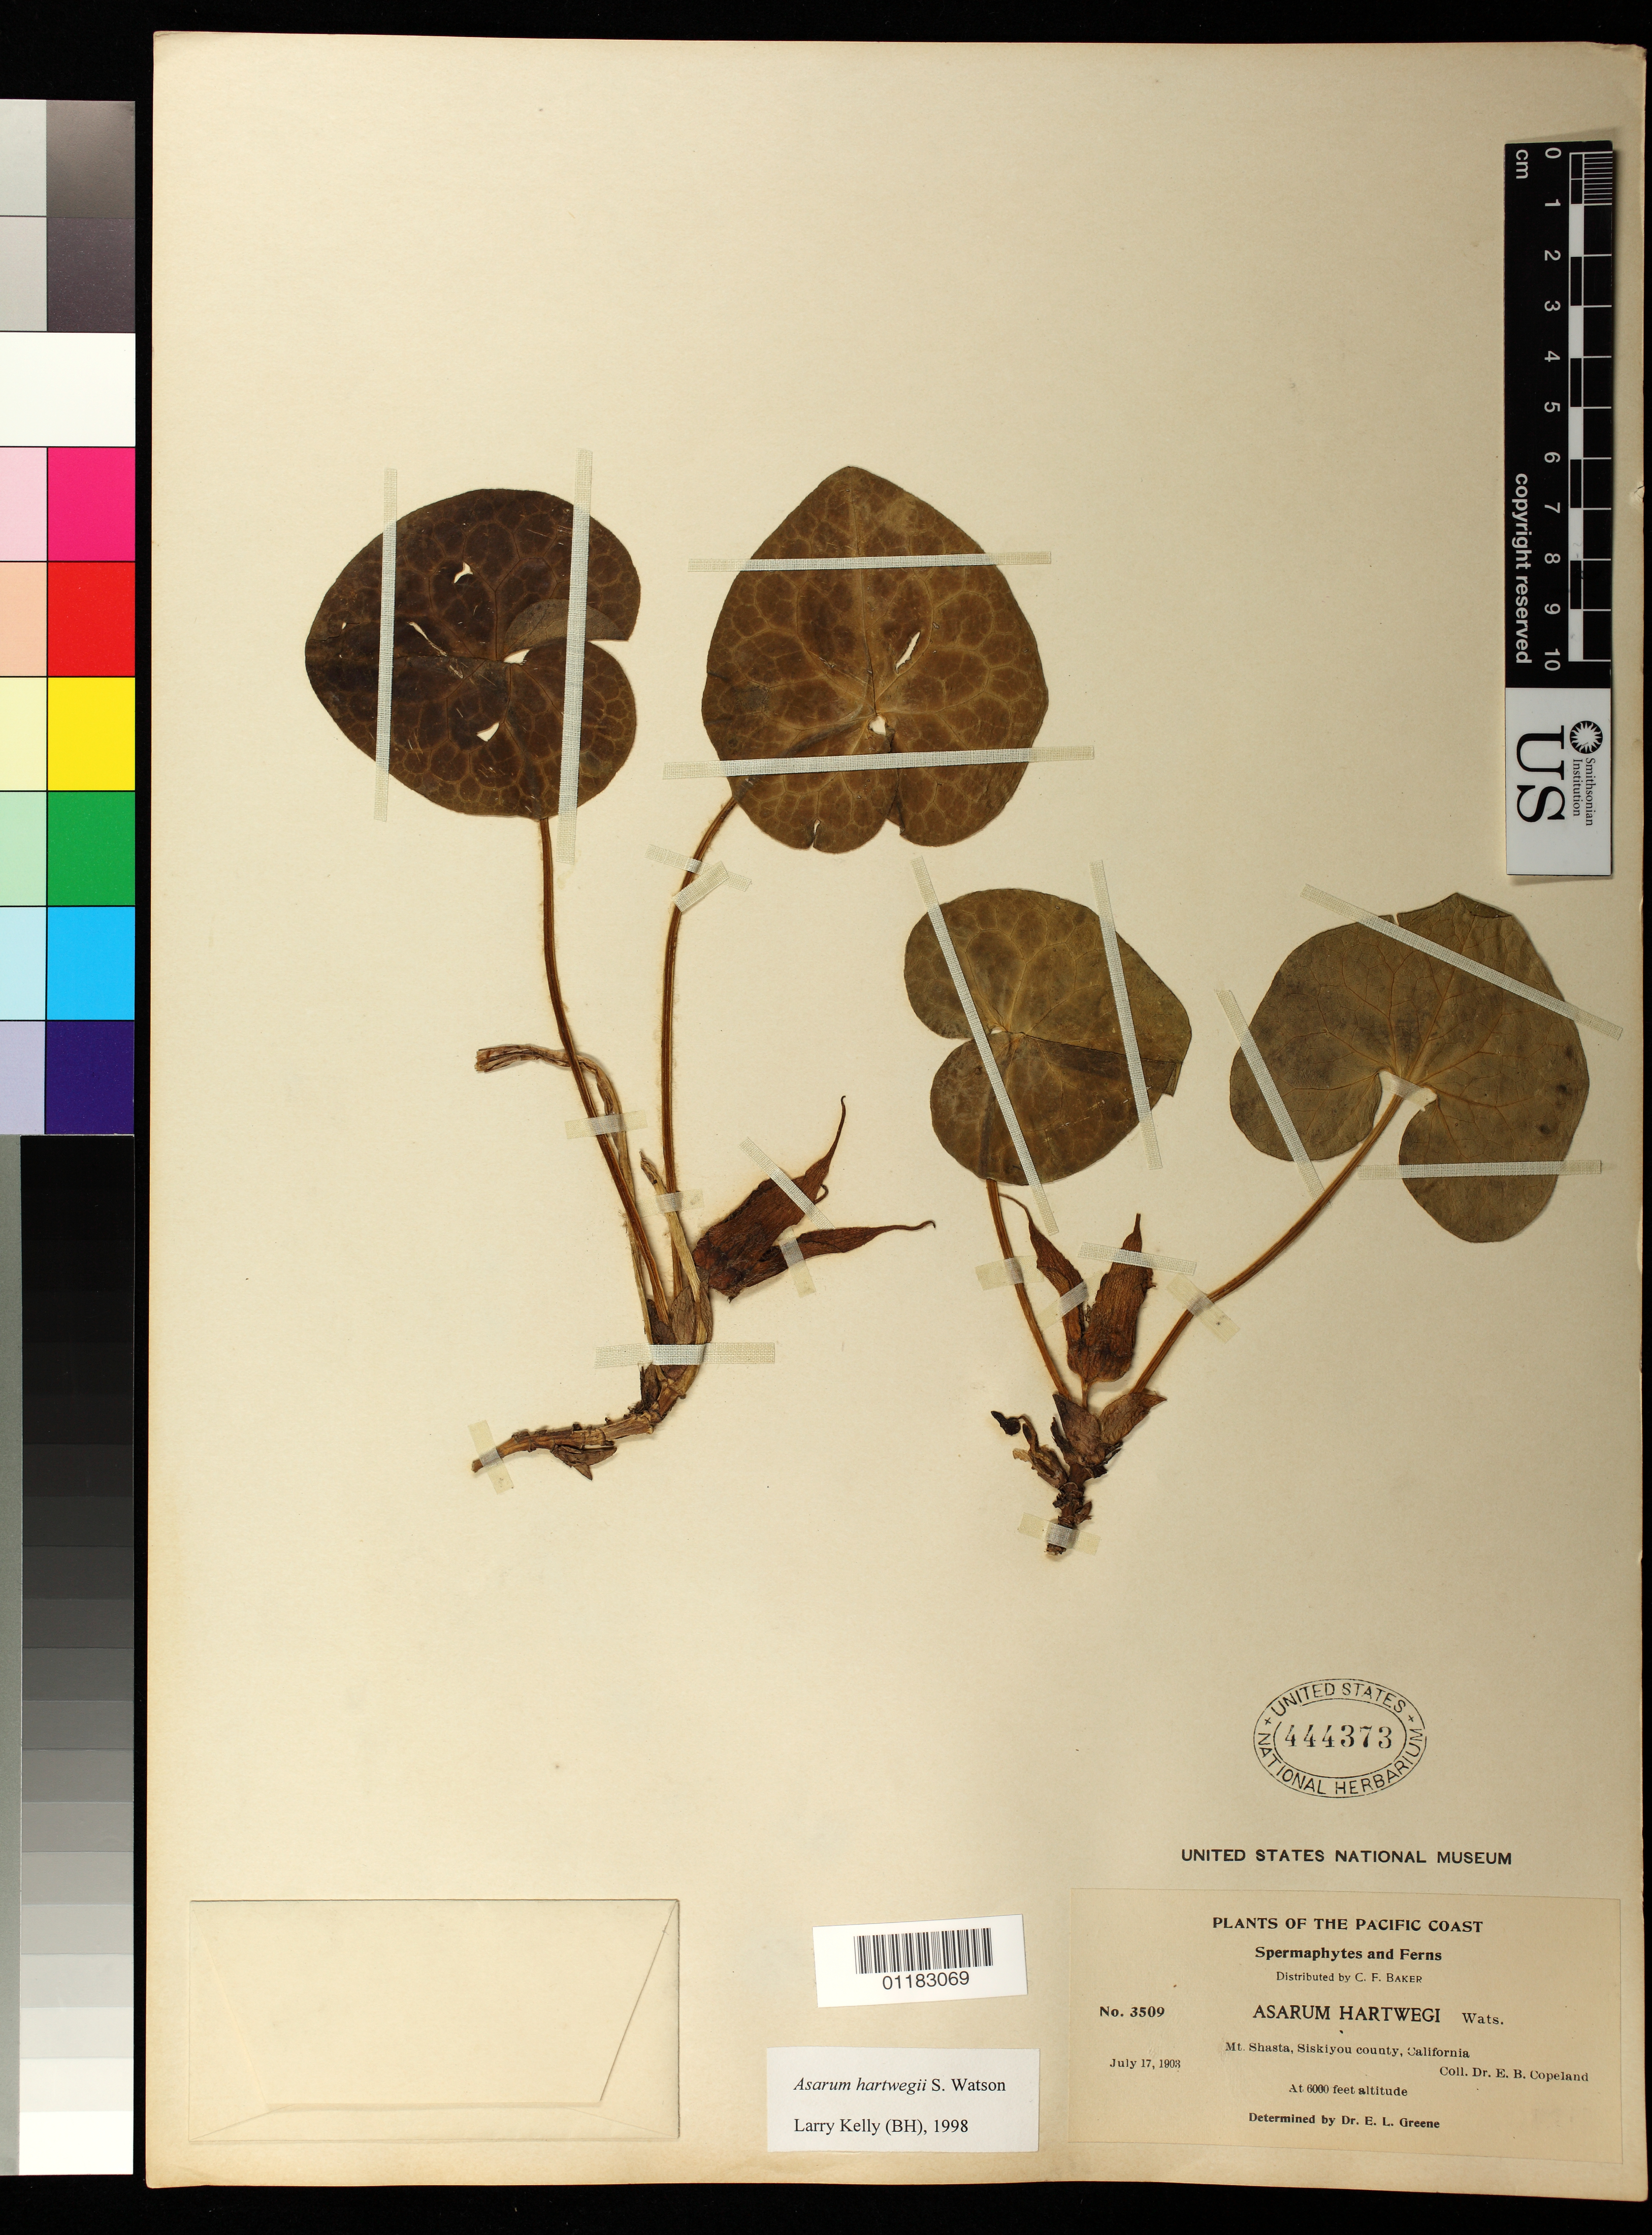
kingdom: Plantae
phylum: Tracheophyta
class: Magnoliopsida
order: Piperales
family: Aristolochiaceae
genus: Asarum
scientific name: Asarum hartwegii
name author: S. Watson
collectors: E. B. Copeland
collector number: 3509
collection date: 1903-07-17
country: United States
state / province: California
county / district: Siskiyou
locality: Mt. Shasta, Siskiyou county.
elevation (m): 1829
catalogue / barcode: US 444373